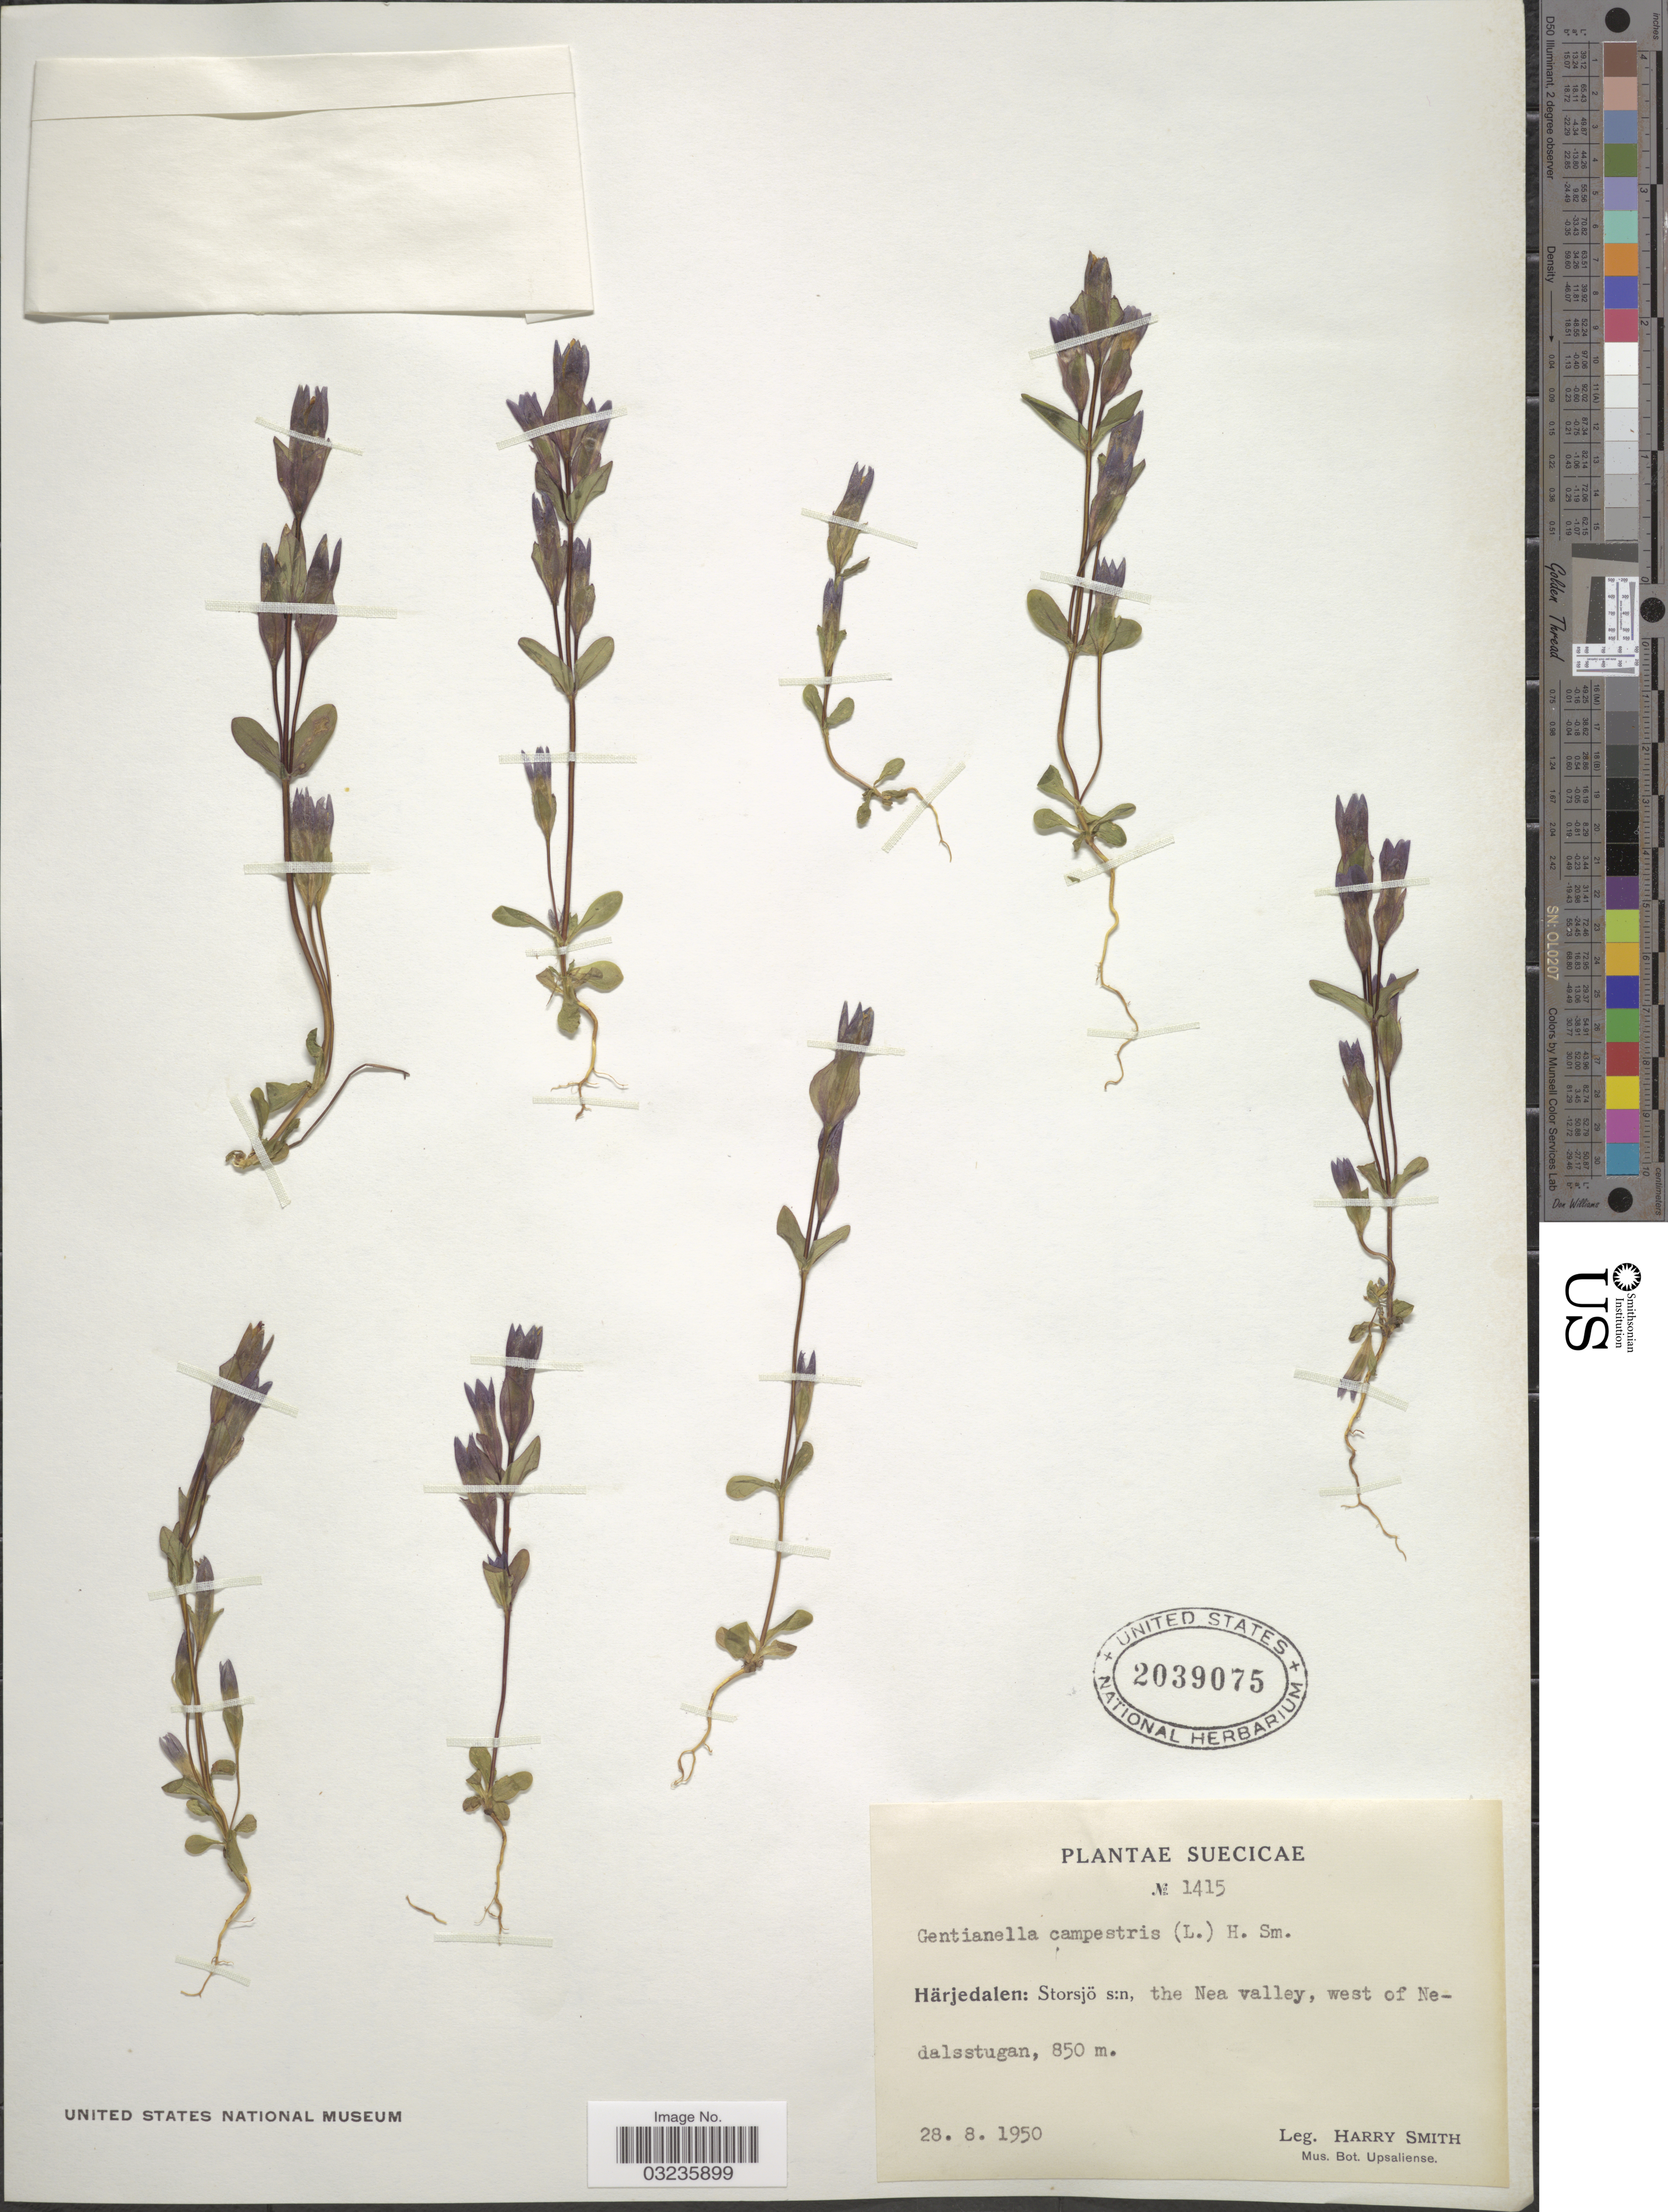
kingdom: Plantae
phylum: Tracheophyta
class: Magnoliopsida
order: Gentianales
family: Gentianaceae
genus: Gentiana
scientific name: Gentiana campestris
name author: L.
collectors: H. Smith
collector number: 1415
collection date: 1950-08-28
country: Sweden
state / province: Jamtland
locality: Härjedalen: Storsjö s:n, the Nea valley, west of Nedalsstugan.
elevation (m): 850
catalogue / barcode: US 2039075